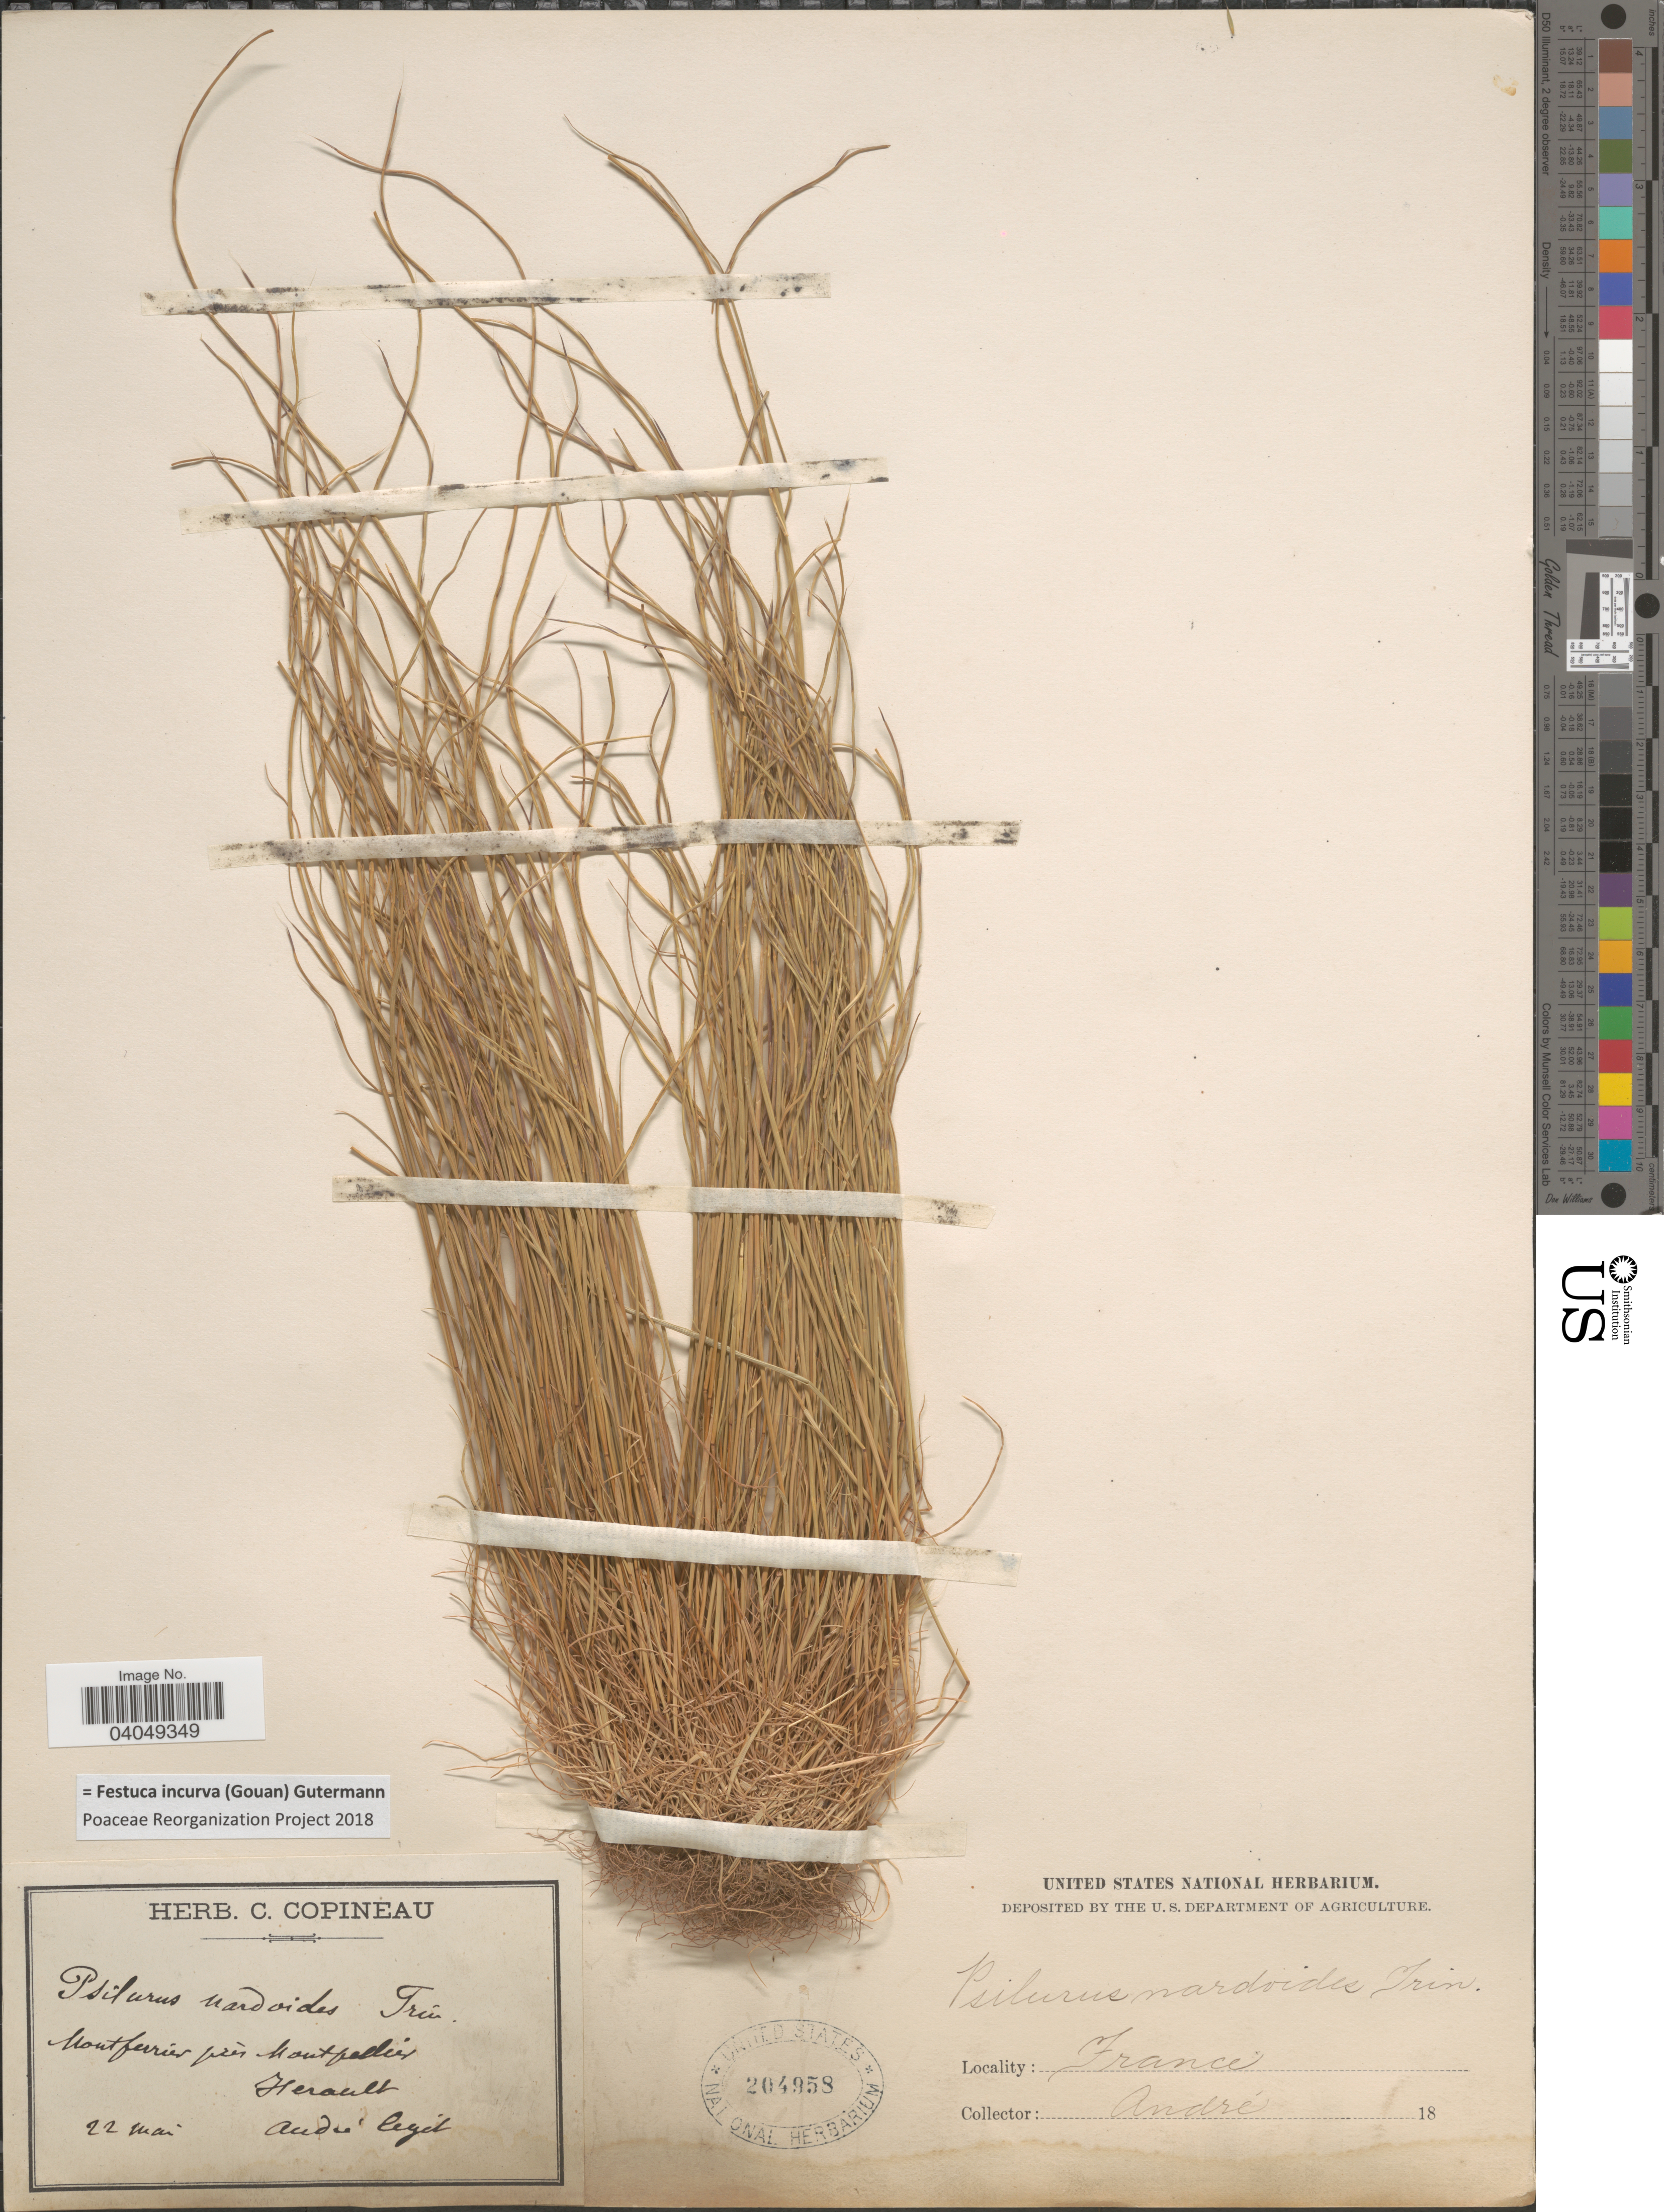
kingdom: Plantae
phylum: Tracheophyta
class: Liliopsida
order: Poales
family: Poaceae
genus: Festuca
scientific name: Festuca incurva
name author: (Gouan) Gutermann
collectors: André, --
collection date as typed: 22 mai 18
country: France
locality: Montferrier près Montpellier. Herault.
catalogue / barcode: US 204958